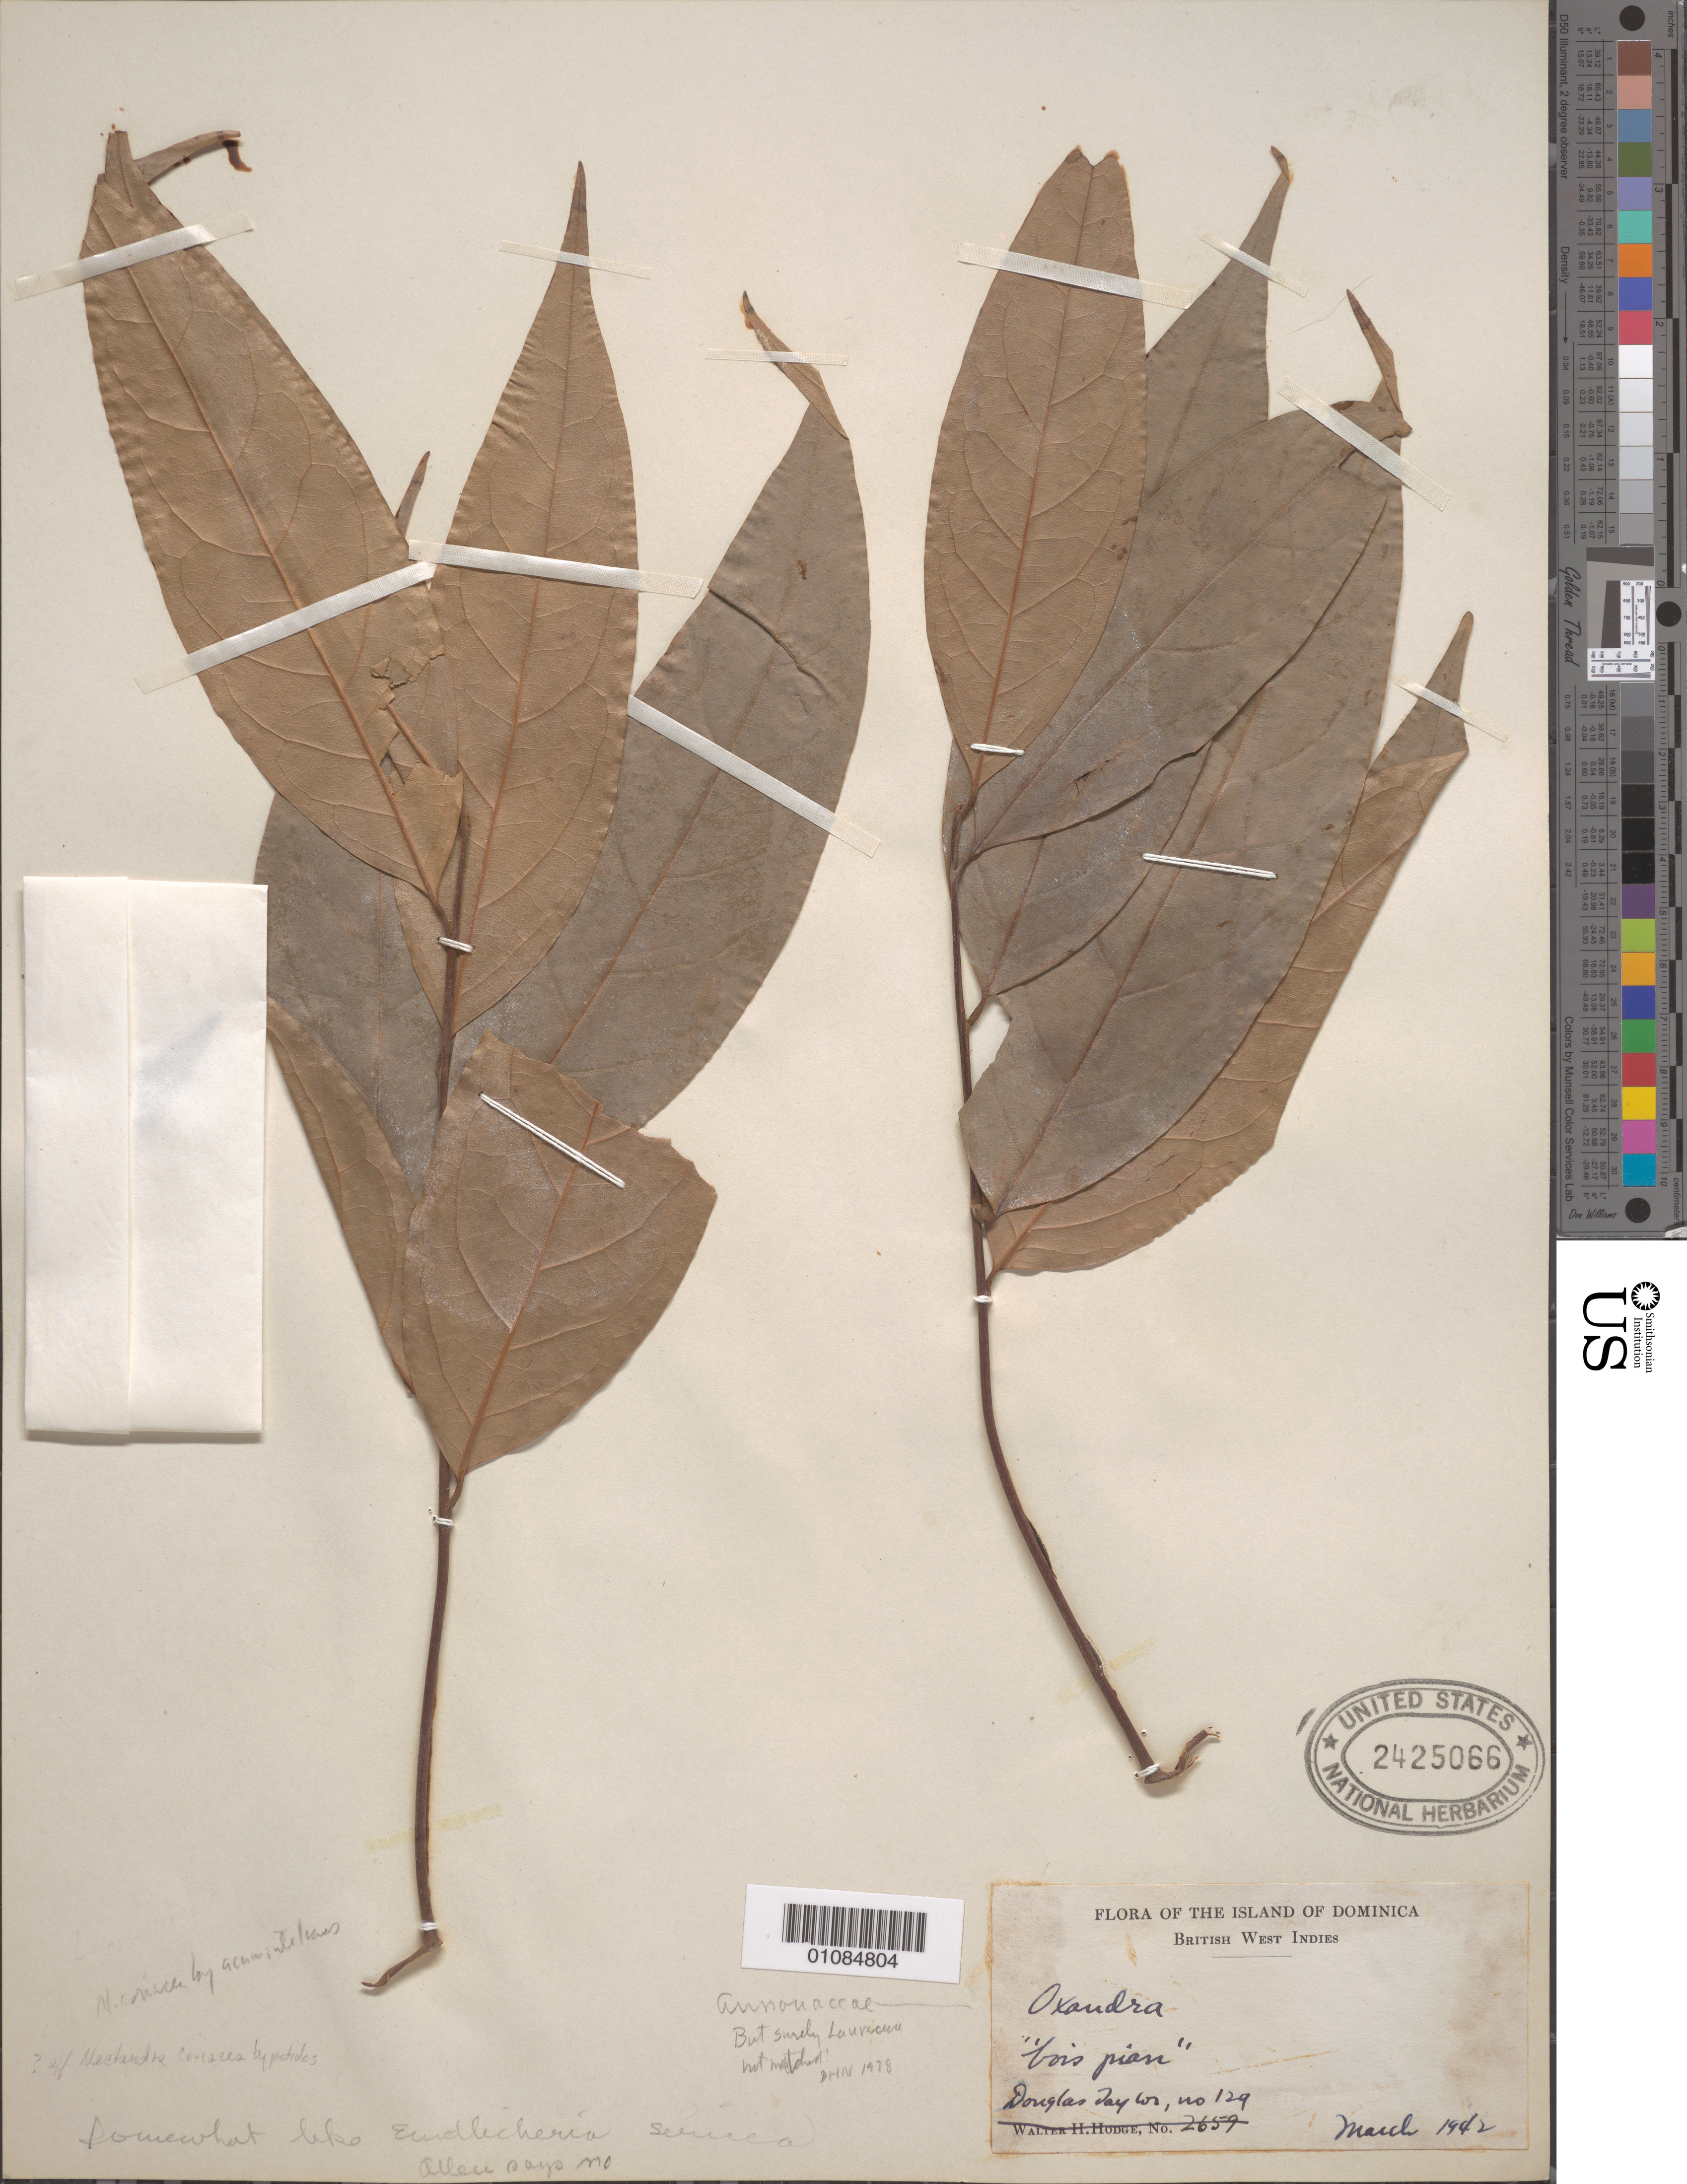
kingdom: Plantae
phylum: Tracheophyta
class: Magnoliopsida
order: Laurales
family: Lauraceae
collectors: D. Dayton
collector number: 129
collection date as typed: Mar 1942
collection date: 1942-03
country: Dominica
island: Dominica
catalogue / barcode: US 2425066